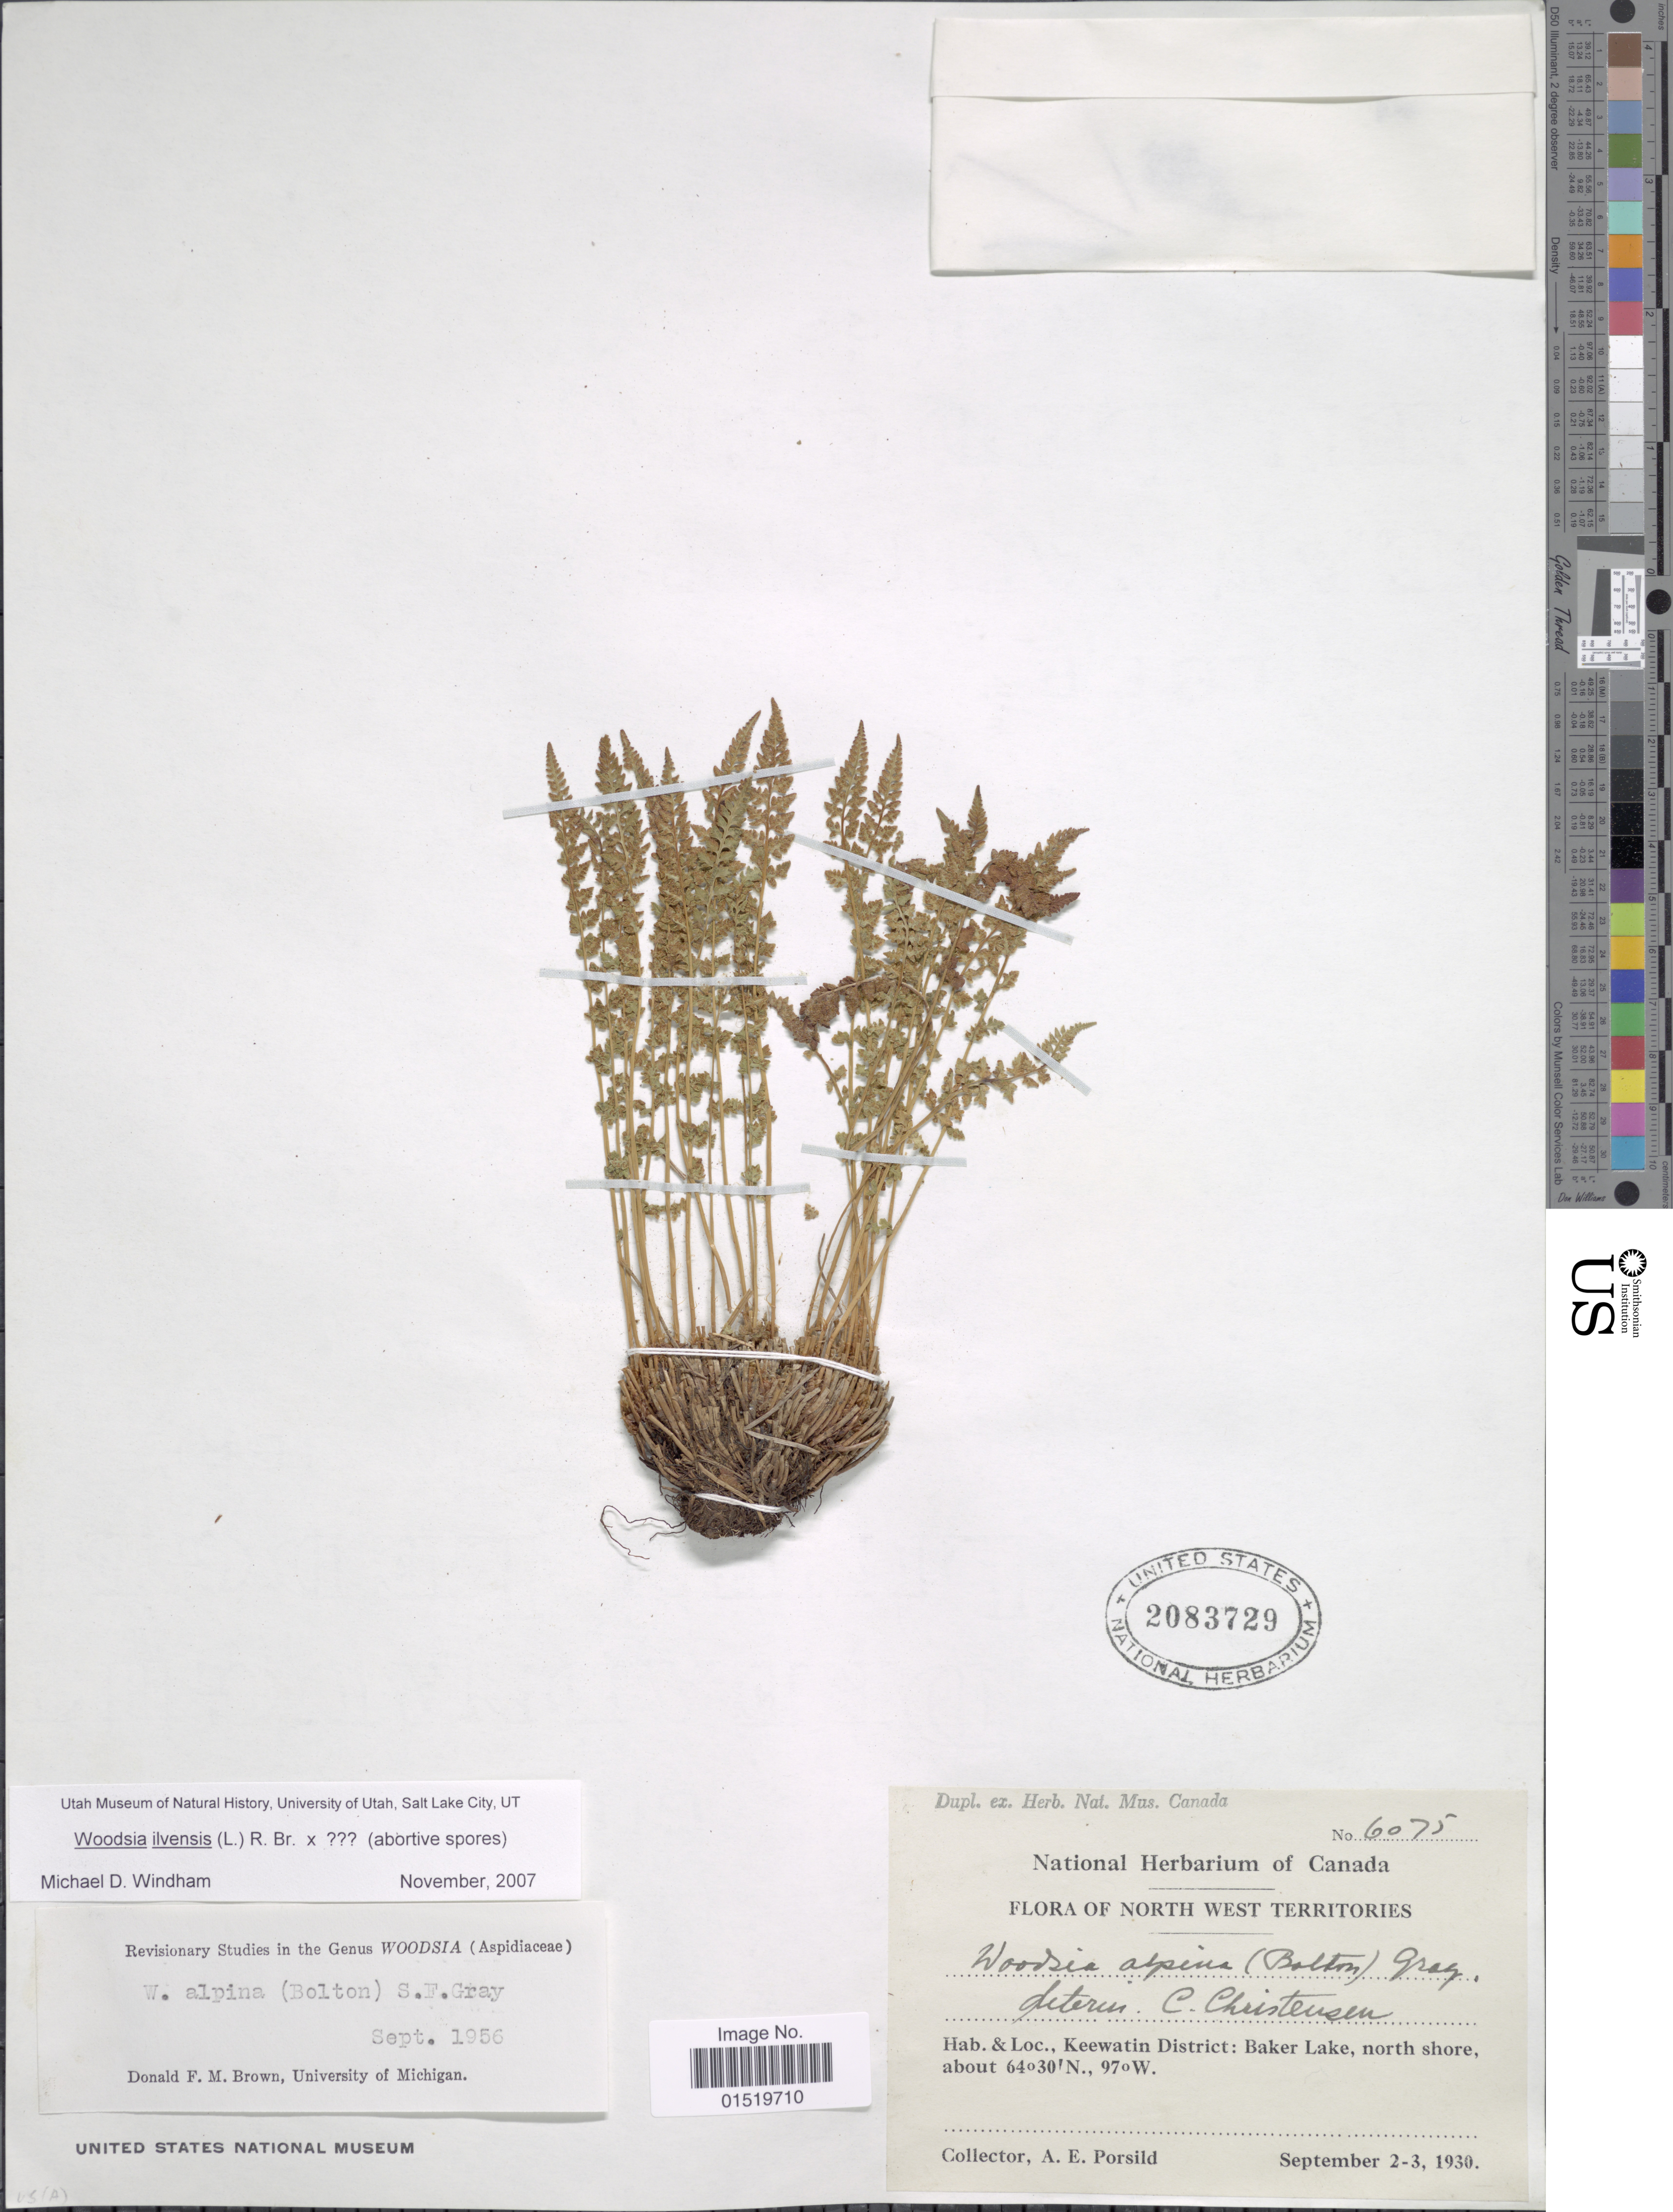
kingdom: Plantae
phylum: Tracheophyta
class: Polypodiopsida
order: Polypodiales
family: Woodsiaceae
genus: Woodsia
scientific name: Woodsia ilvensis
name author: (L.) R. Br.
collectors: A. E. Porsild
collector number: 6075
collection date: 1930-09-02/1930-09-03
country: Canada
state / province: Northwest Territories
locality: North West Territories, Keewatin District: baker Lake, north shore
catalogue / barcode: US 2083729